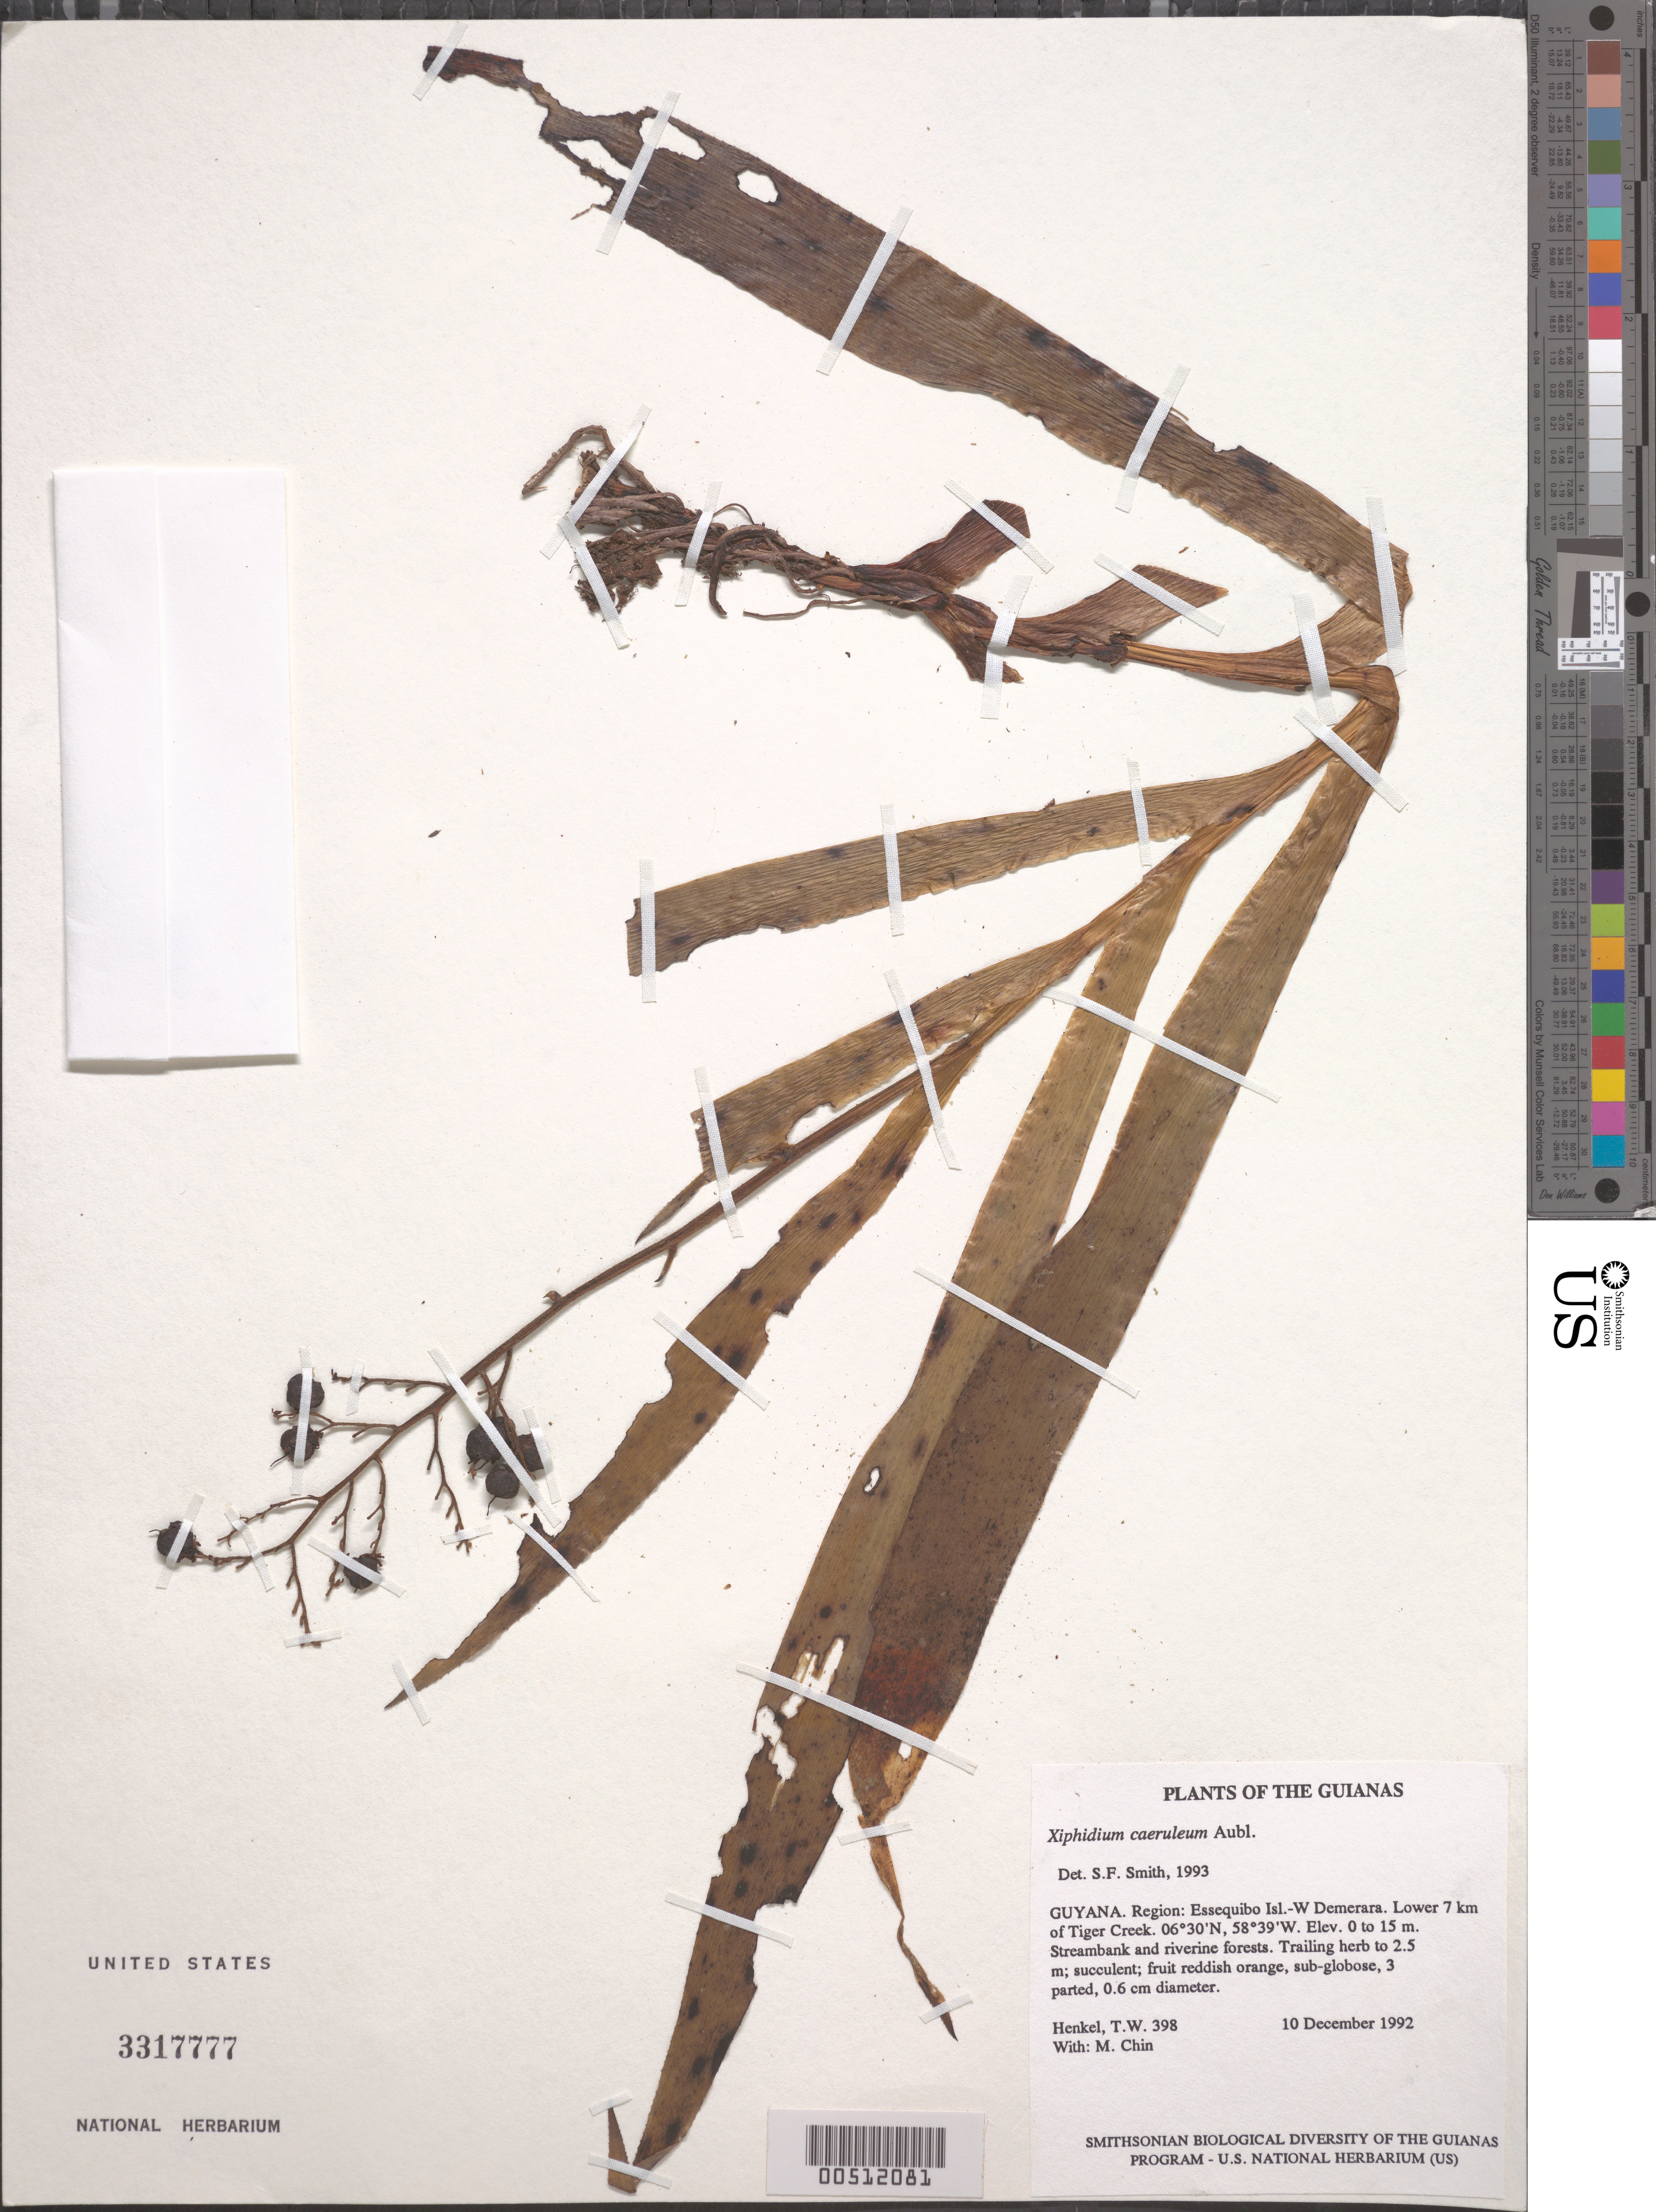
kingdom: Plantae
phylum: Tracheophyta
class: Liliopsida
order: Commelinales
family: Haemodoraceae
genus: Xiphidium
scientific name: Xiphidium caeruleum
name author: Aubl.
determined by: Smith, Stephen F., (US), NMNH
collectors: T. Henkel & M. Chin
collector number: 398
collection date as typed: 10 December 1992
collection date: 1992-12-10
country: Guyana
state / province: Essequibo Isl-W. Demerara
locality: Lower 7 km of Tiger Creek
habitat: Streambank and riverine forests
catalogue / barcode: US 331777